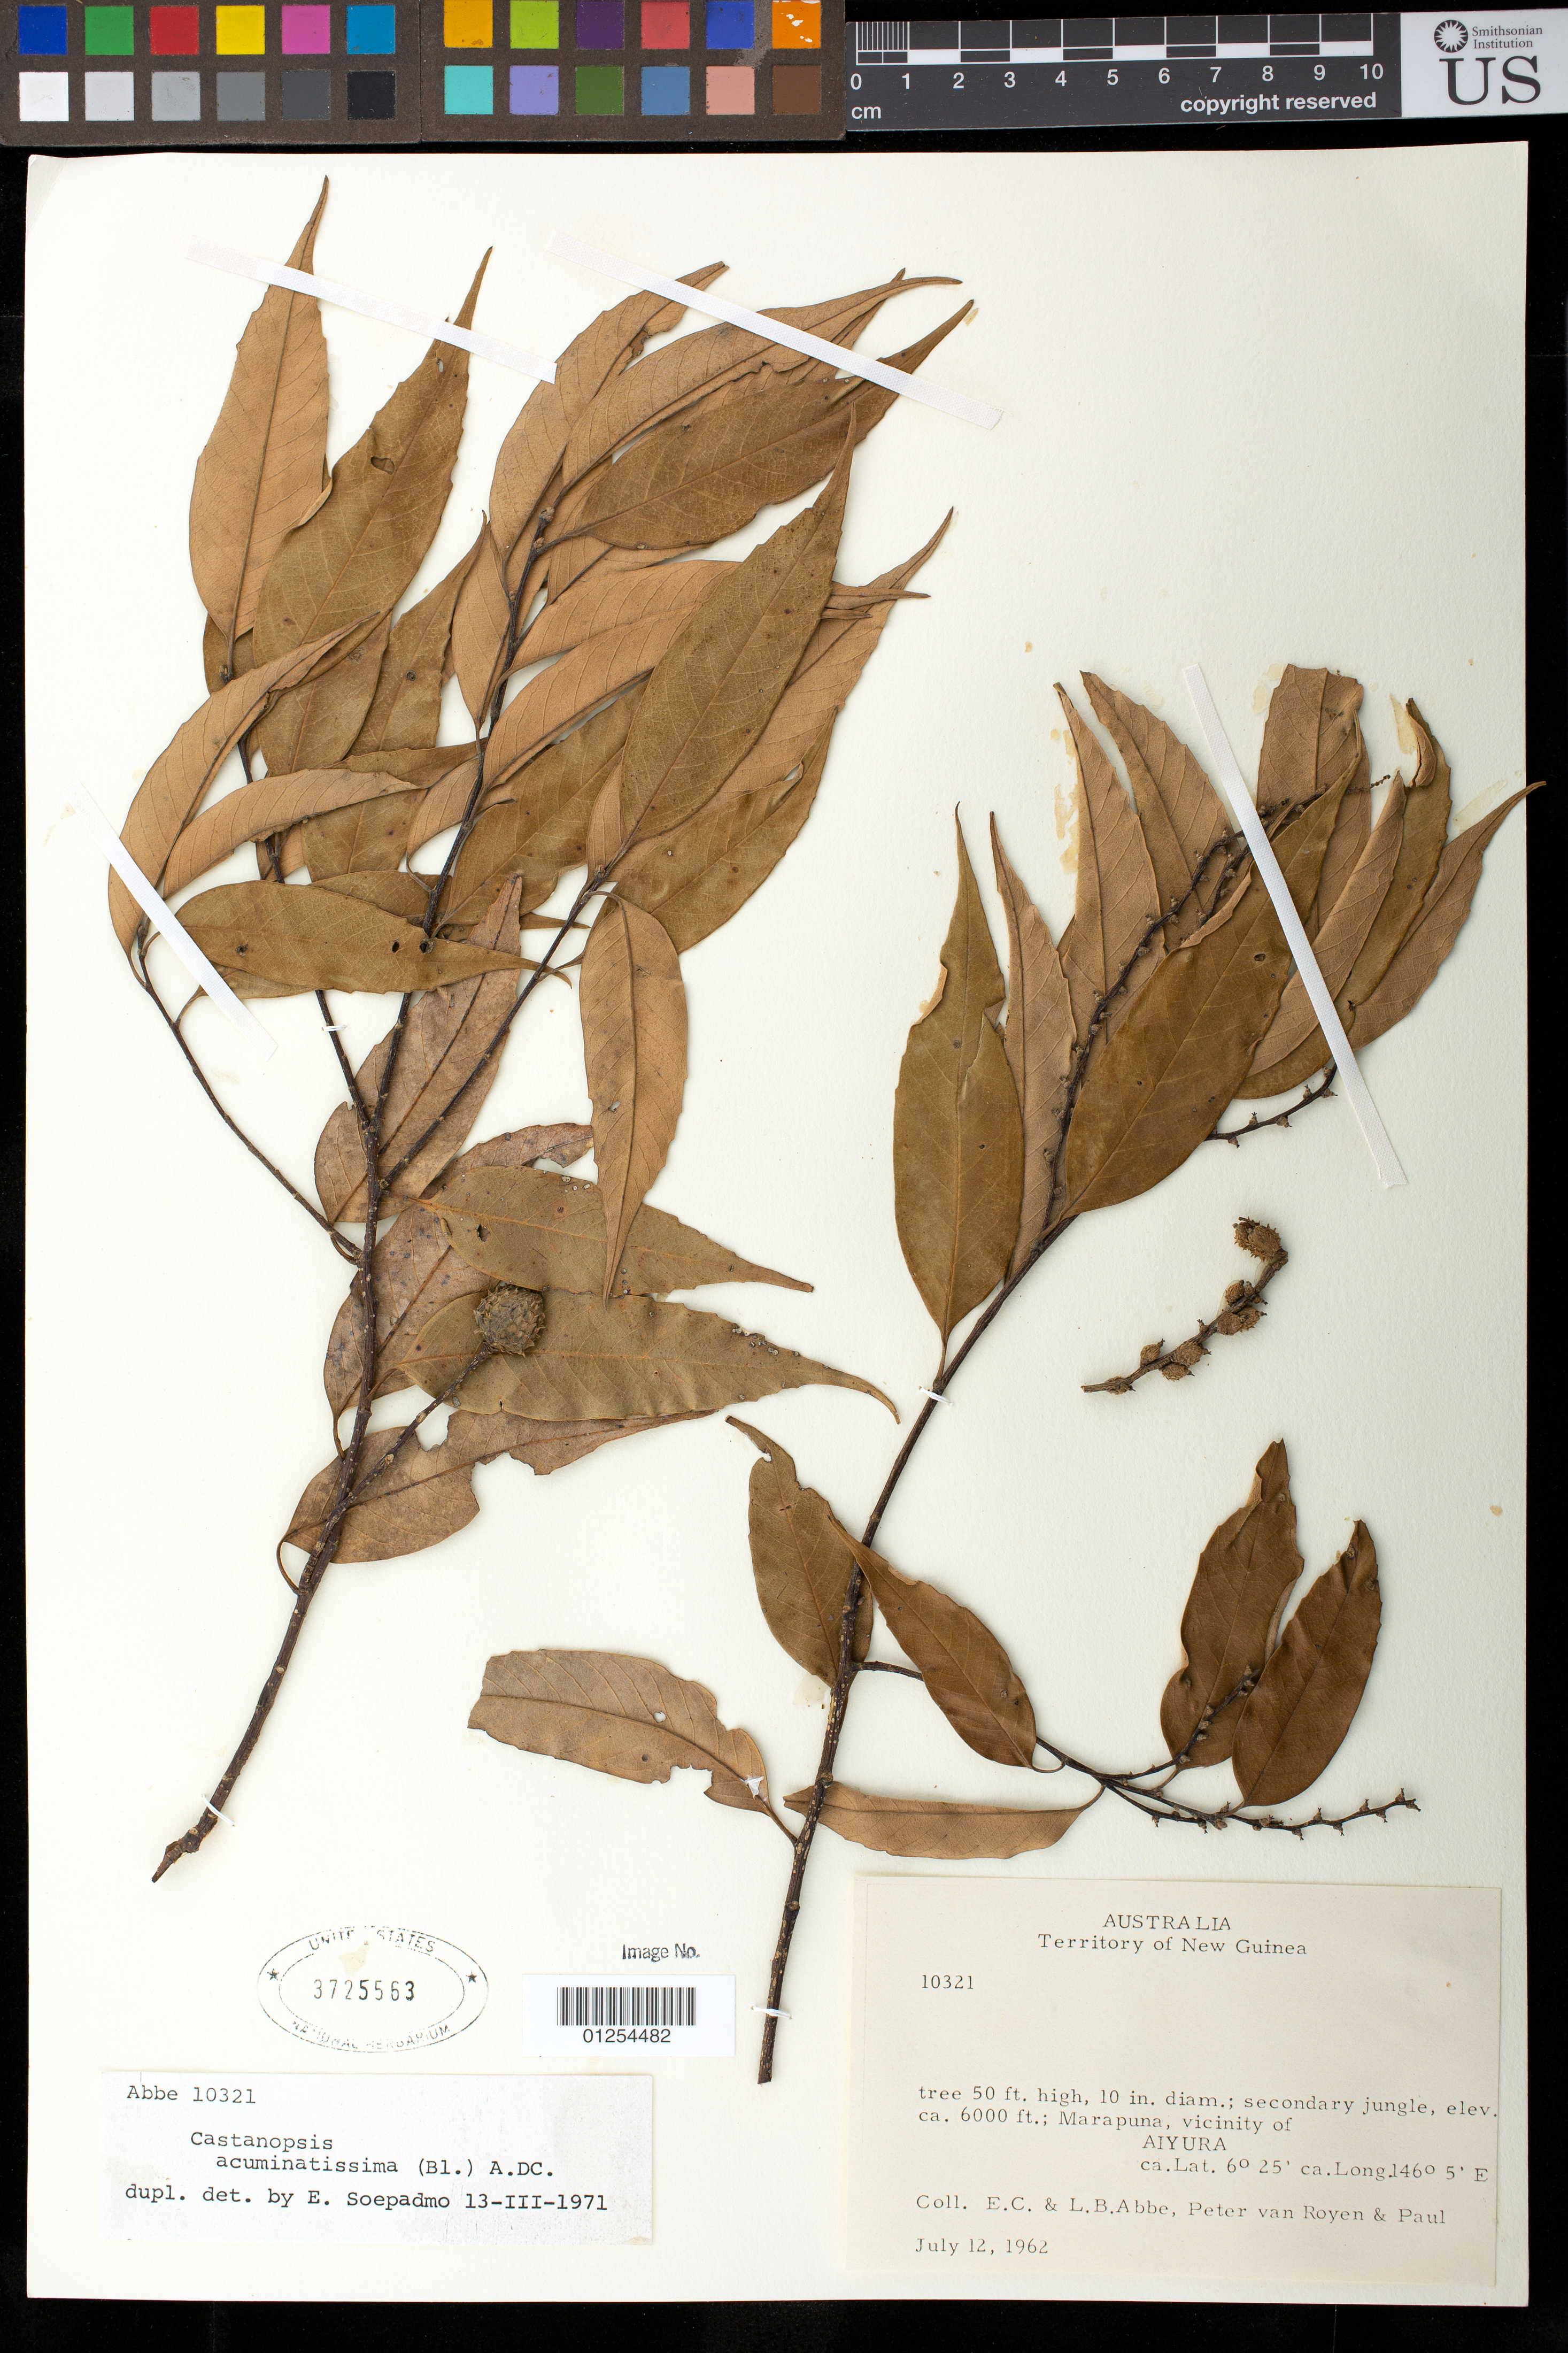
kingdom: Plantae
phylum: Tracheophyta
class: Magnoliopsida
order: Fagales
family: Fagaceae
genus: Castanopsis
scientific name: Castanopsis acuminatissima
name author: (Blume) A. DC.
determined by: Soepadmo, E.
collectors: E. C. Abbe, L. B. Abbe, P. van Royan & -. Paul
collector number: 10321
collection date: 1962-07-12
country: Papua New Guinea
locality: Australia [?] Territory of New Guinea. Marapuna, vicinity of Aiyura.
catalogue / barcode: US 3725563